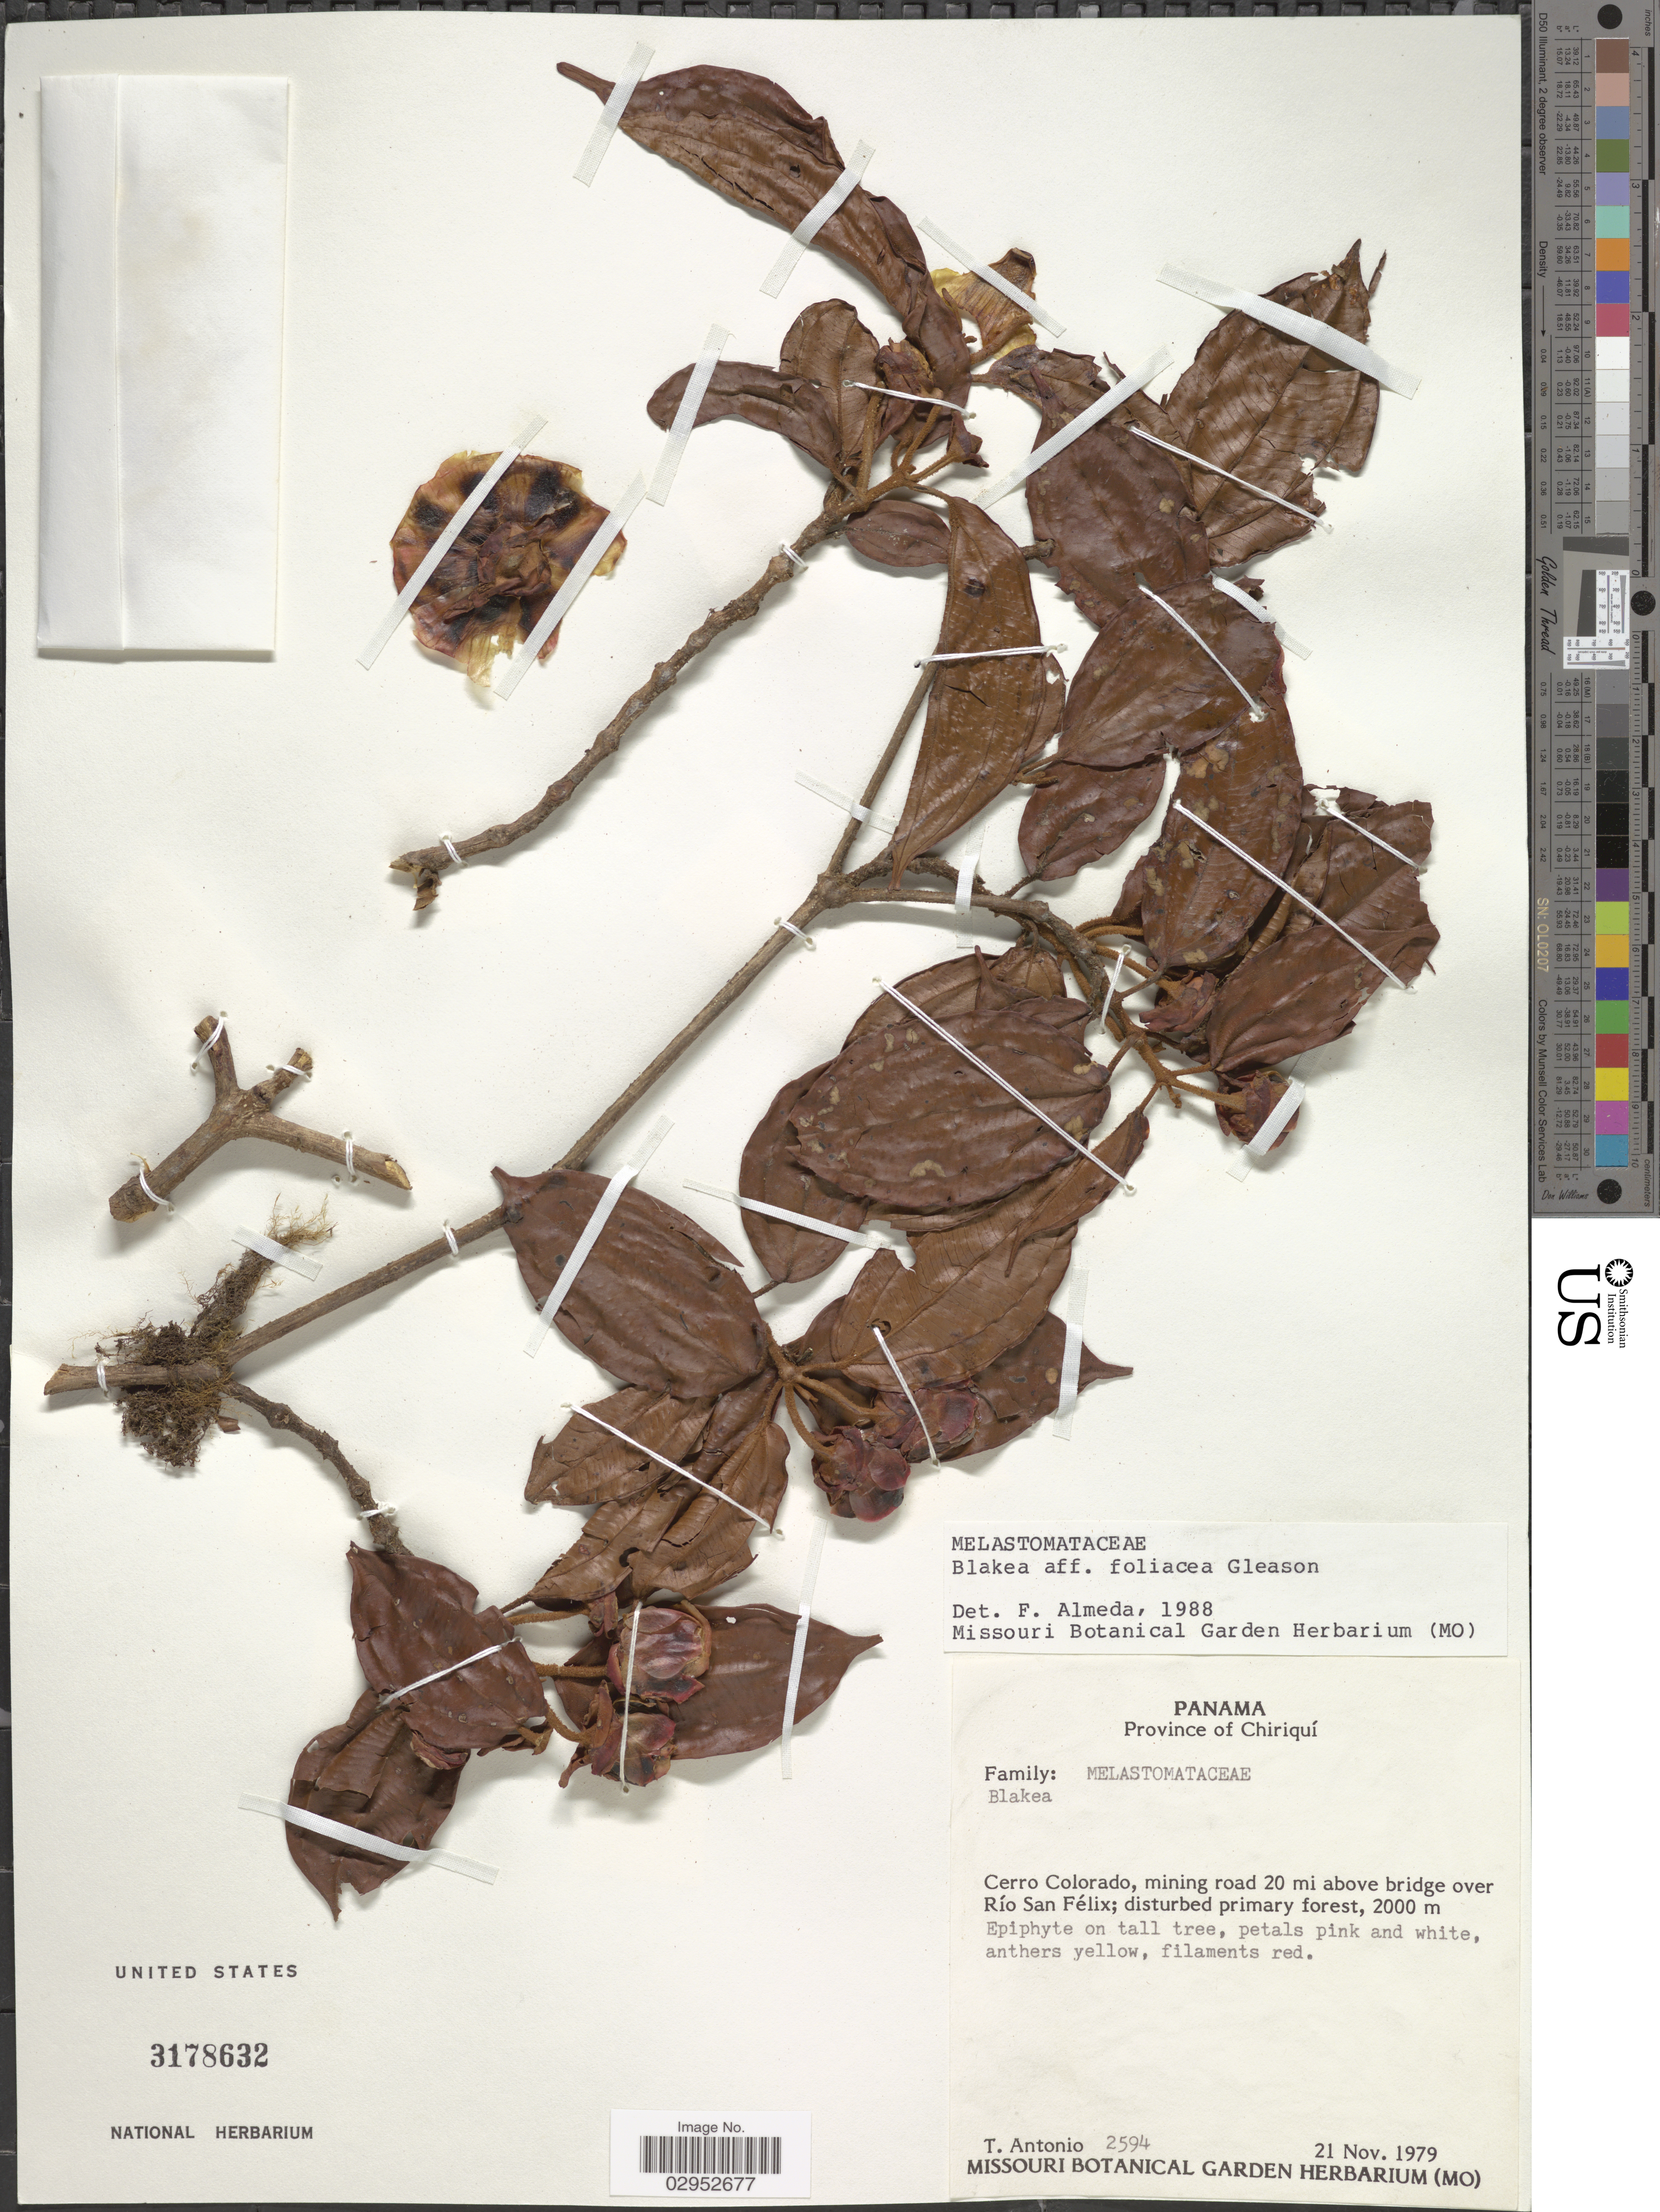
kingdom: Plantae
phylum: Tracheophyta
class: Magnoliopsida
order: Myrtales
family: Melastomataceae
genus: Blakea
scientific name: Blakea foliacea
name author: Gleason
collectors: T. Antonio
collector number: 2594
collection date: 1979-11-21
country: Panama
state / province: Chiriqui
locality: Province of Chiriquí. Cerro Colorado, mining road 20 mi above bridge over Río San Félix.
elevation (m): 2000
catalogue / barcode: US 3178632